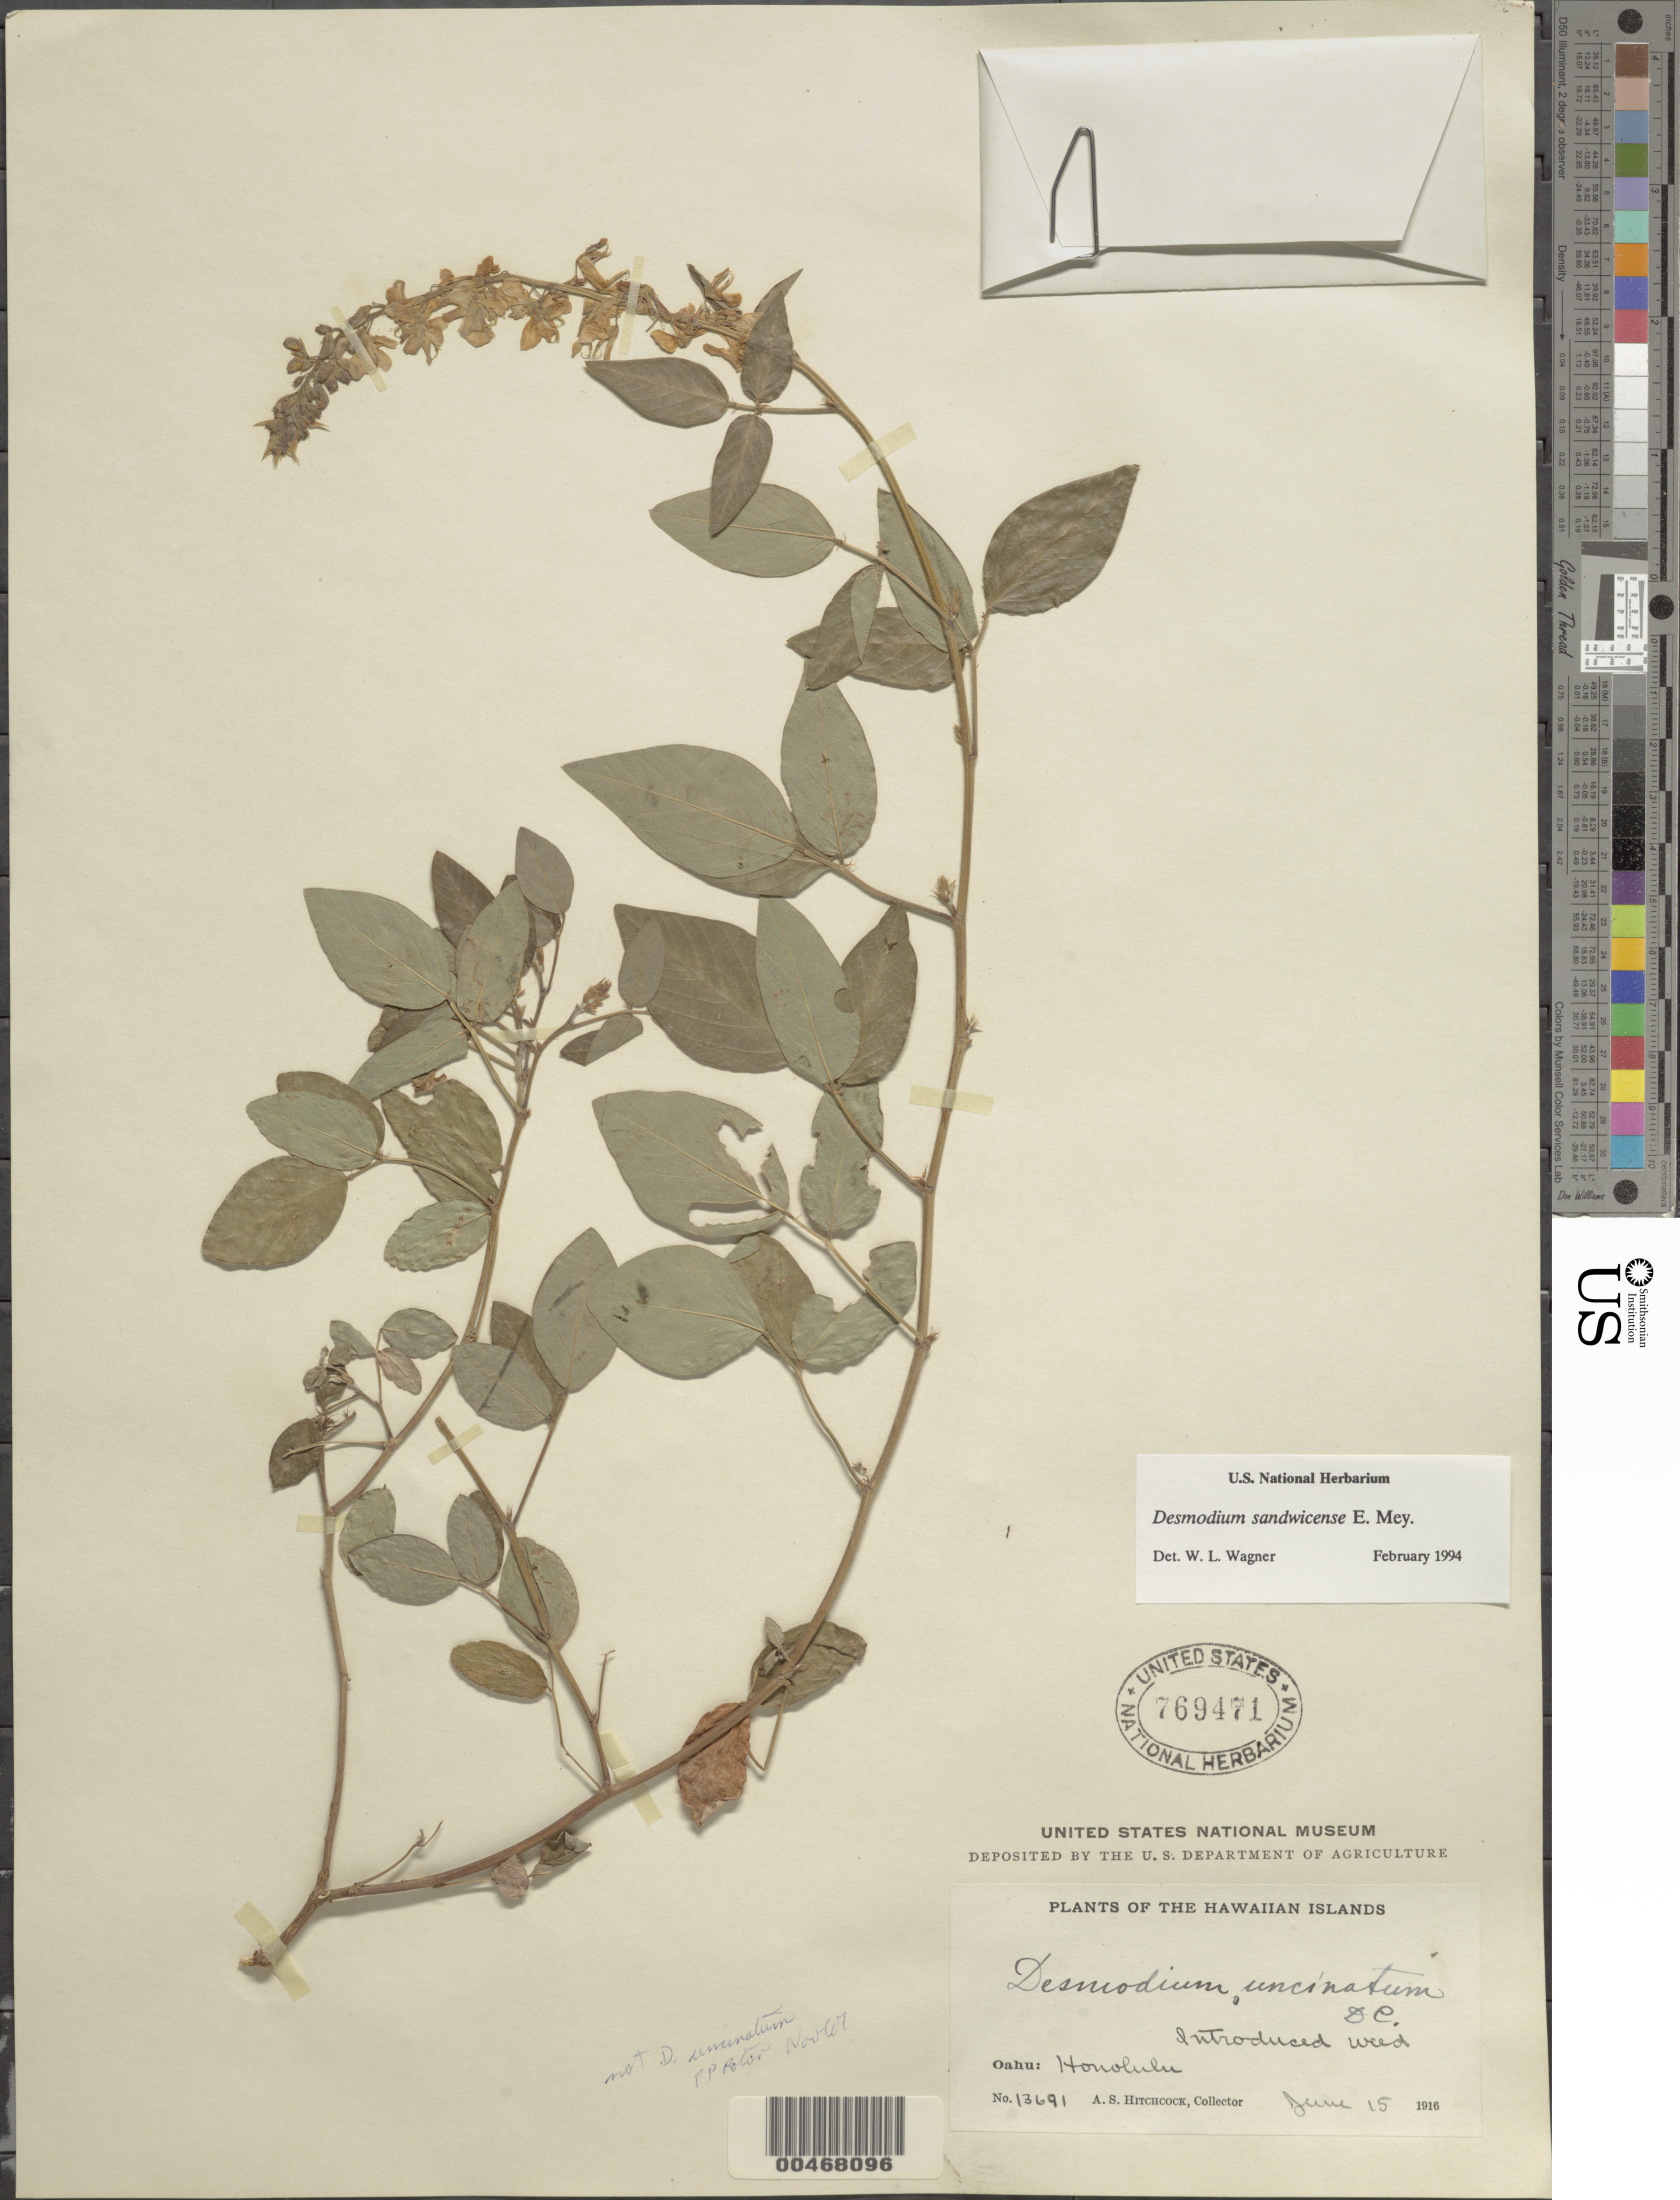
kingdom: Plantae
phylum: Tracheophyta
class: Magnoliopsida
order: Fabales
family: Fabaceae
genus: Desmodium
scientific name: Desmodium uncinatum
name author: (Jacq.) DC.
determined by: Wagner, W. L., (BOT), Smithsonian Institution - National Museum of Natural History (UNITED STATES)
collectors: A. S. Hitchcock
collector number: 13691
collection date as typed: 15 Jun 1916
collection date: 1916-06-15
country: United States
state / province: Hawaii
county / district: Honolulu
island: Oahu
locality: Honolulu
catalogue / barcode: US 769471